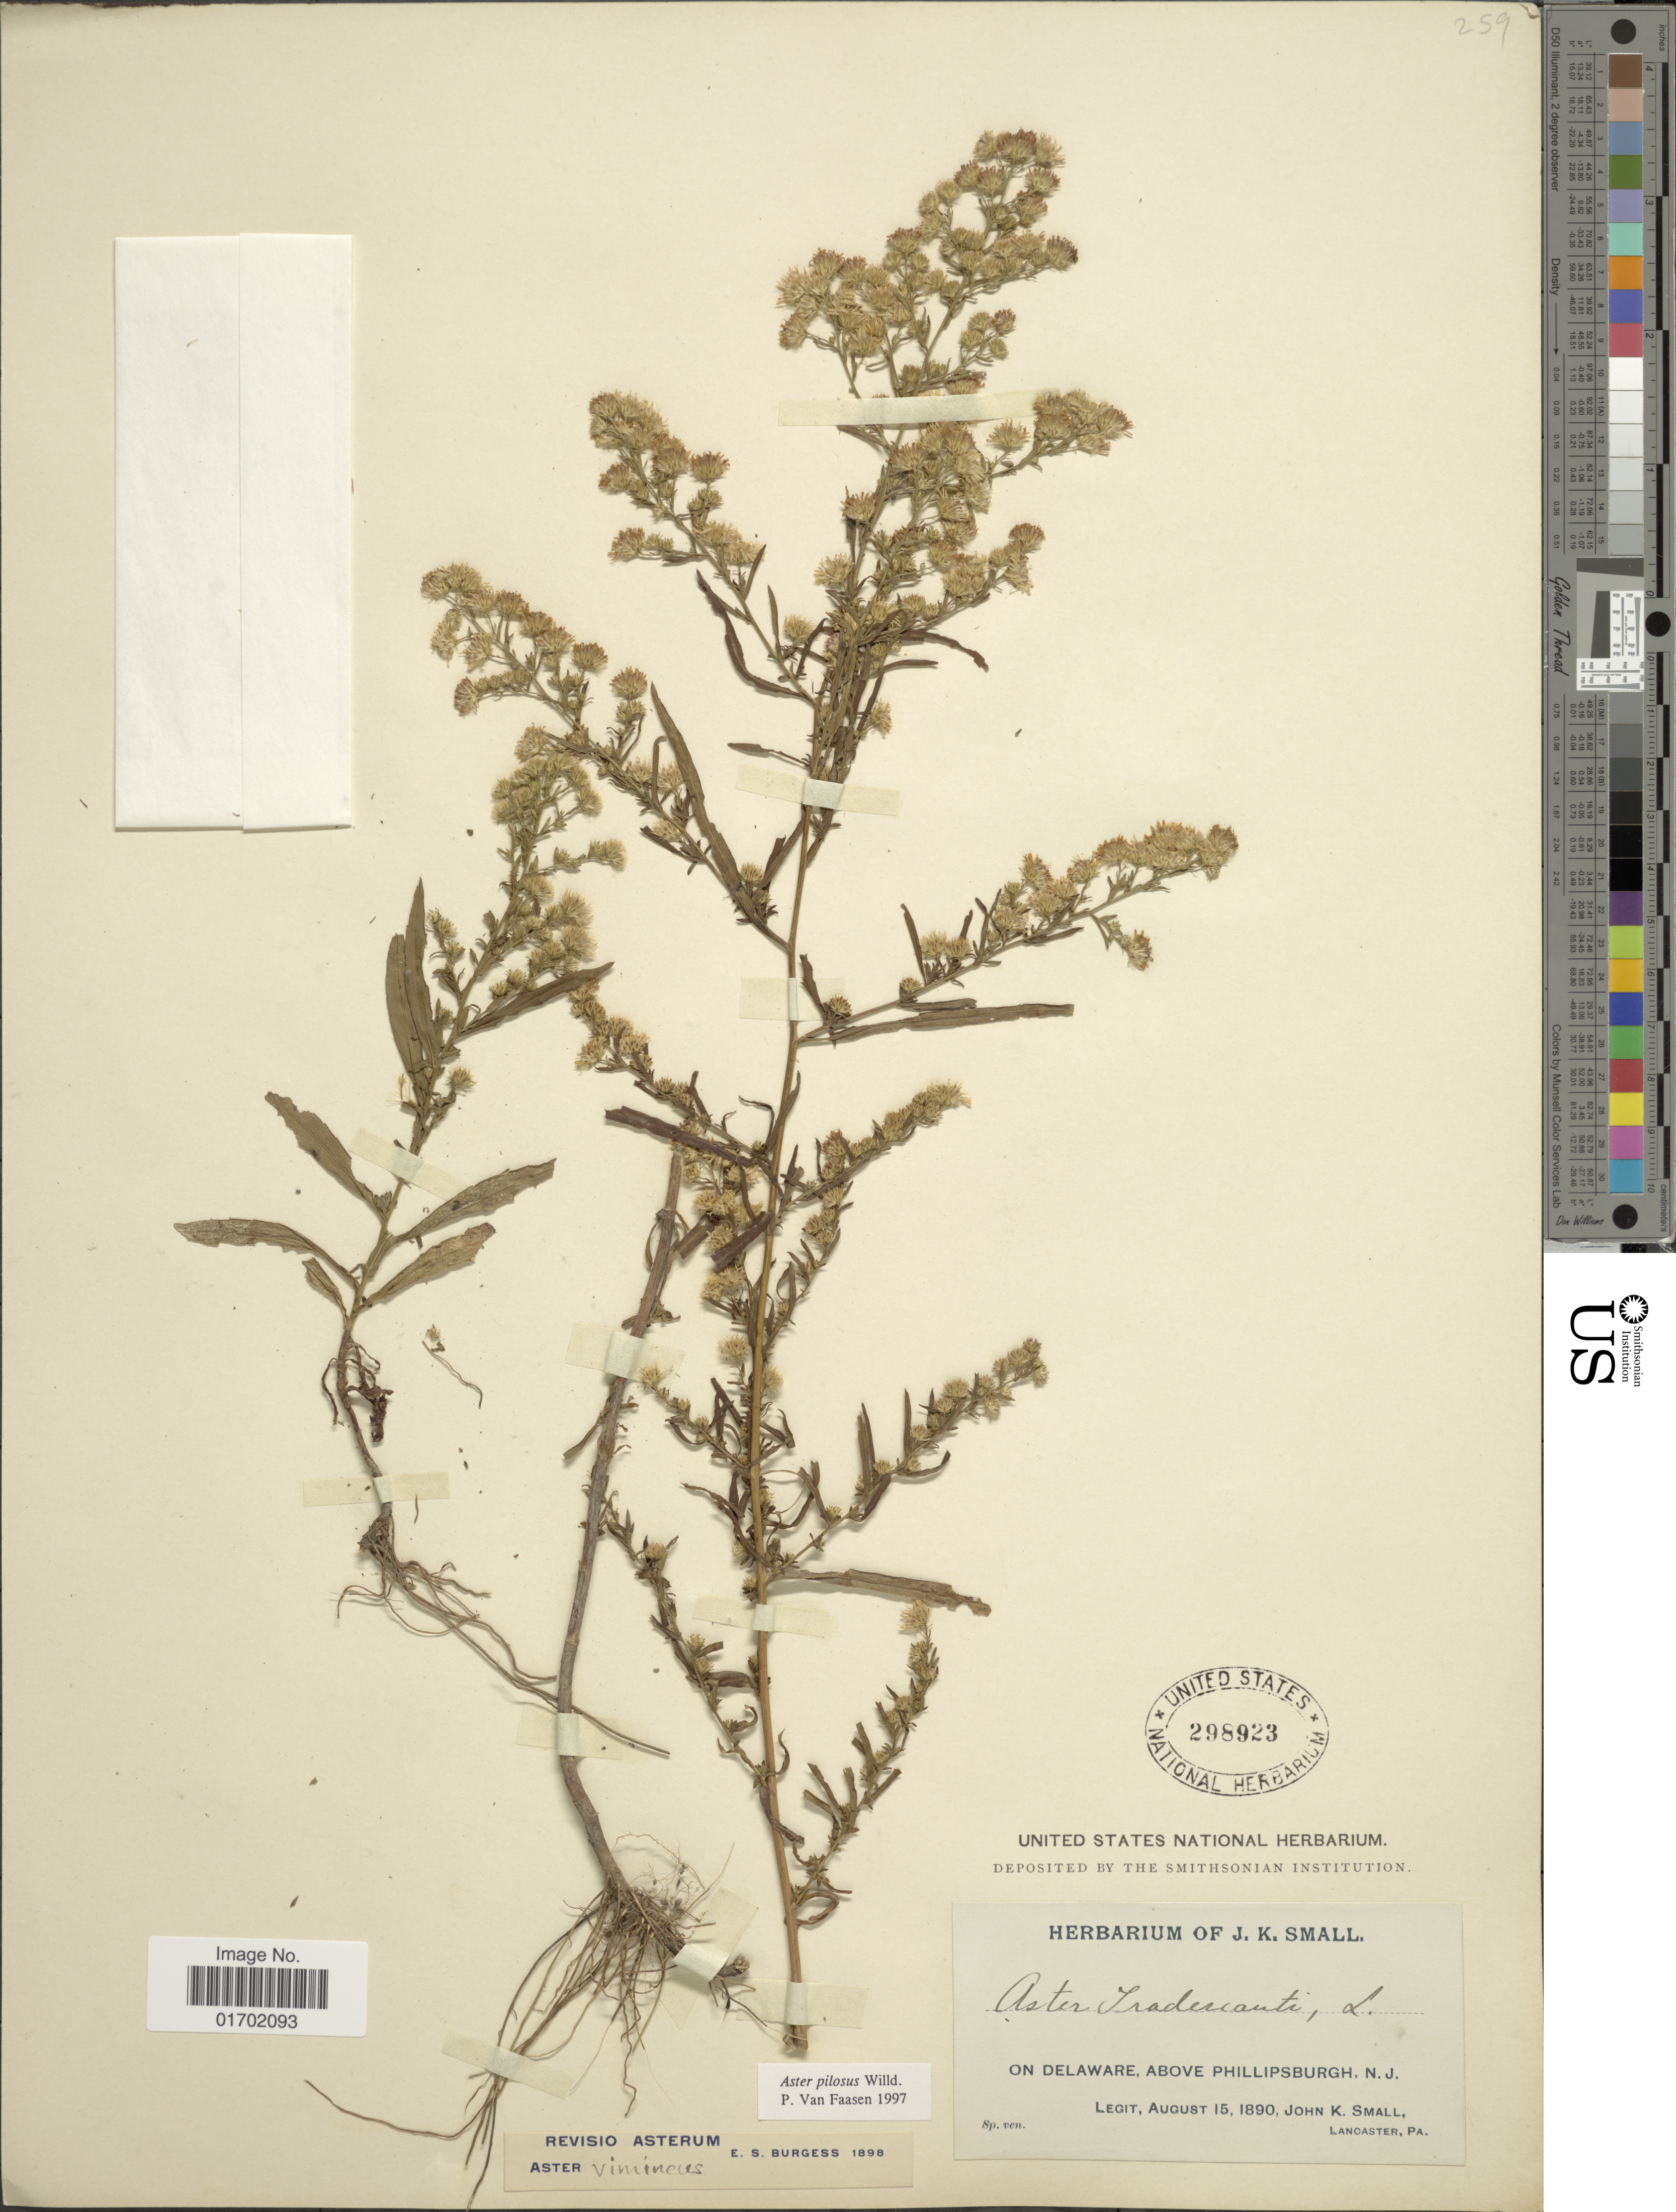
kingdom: Plantae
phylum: Tracheophyta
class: Magnoliopsida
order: Asterales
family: Asteraceae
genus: Symphyotrichum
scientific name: Symphyotrichum pilosum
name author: (Willd.) G.L. Nesom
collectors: J. K. Small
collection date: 1890-08-15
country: United States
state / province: New Jersey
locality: On Delaware, above Phillipsburgh, N. J.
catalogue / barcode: US 298923